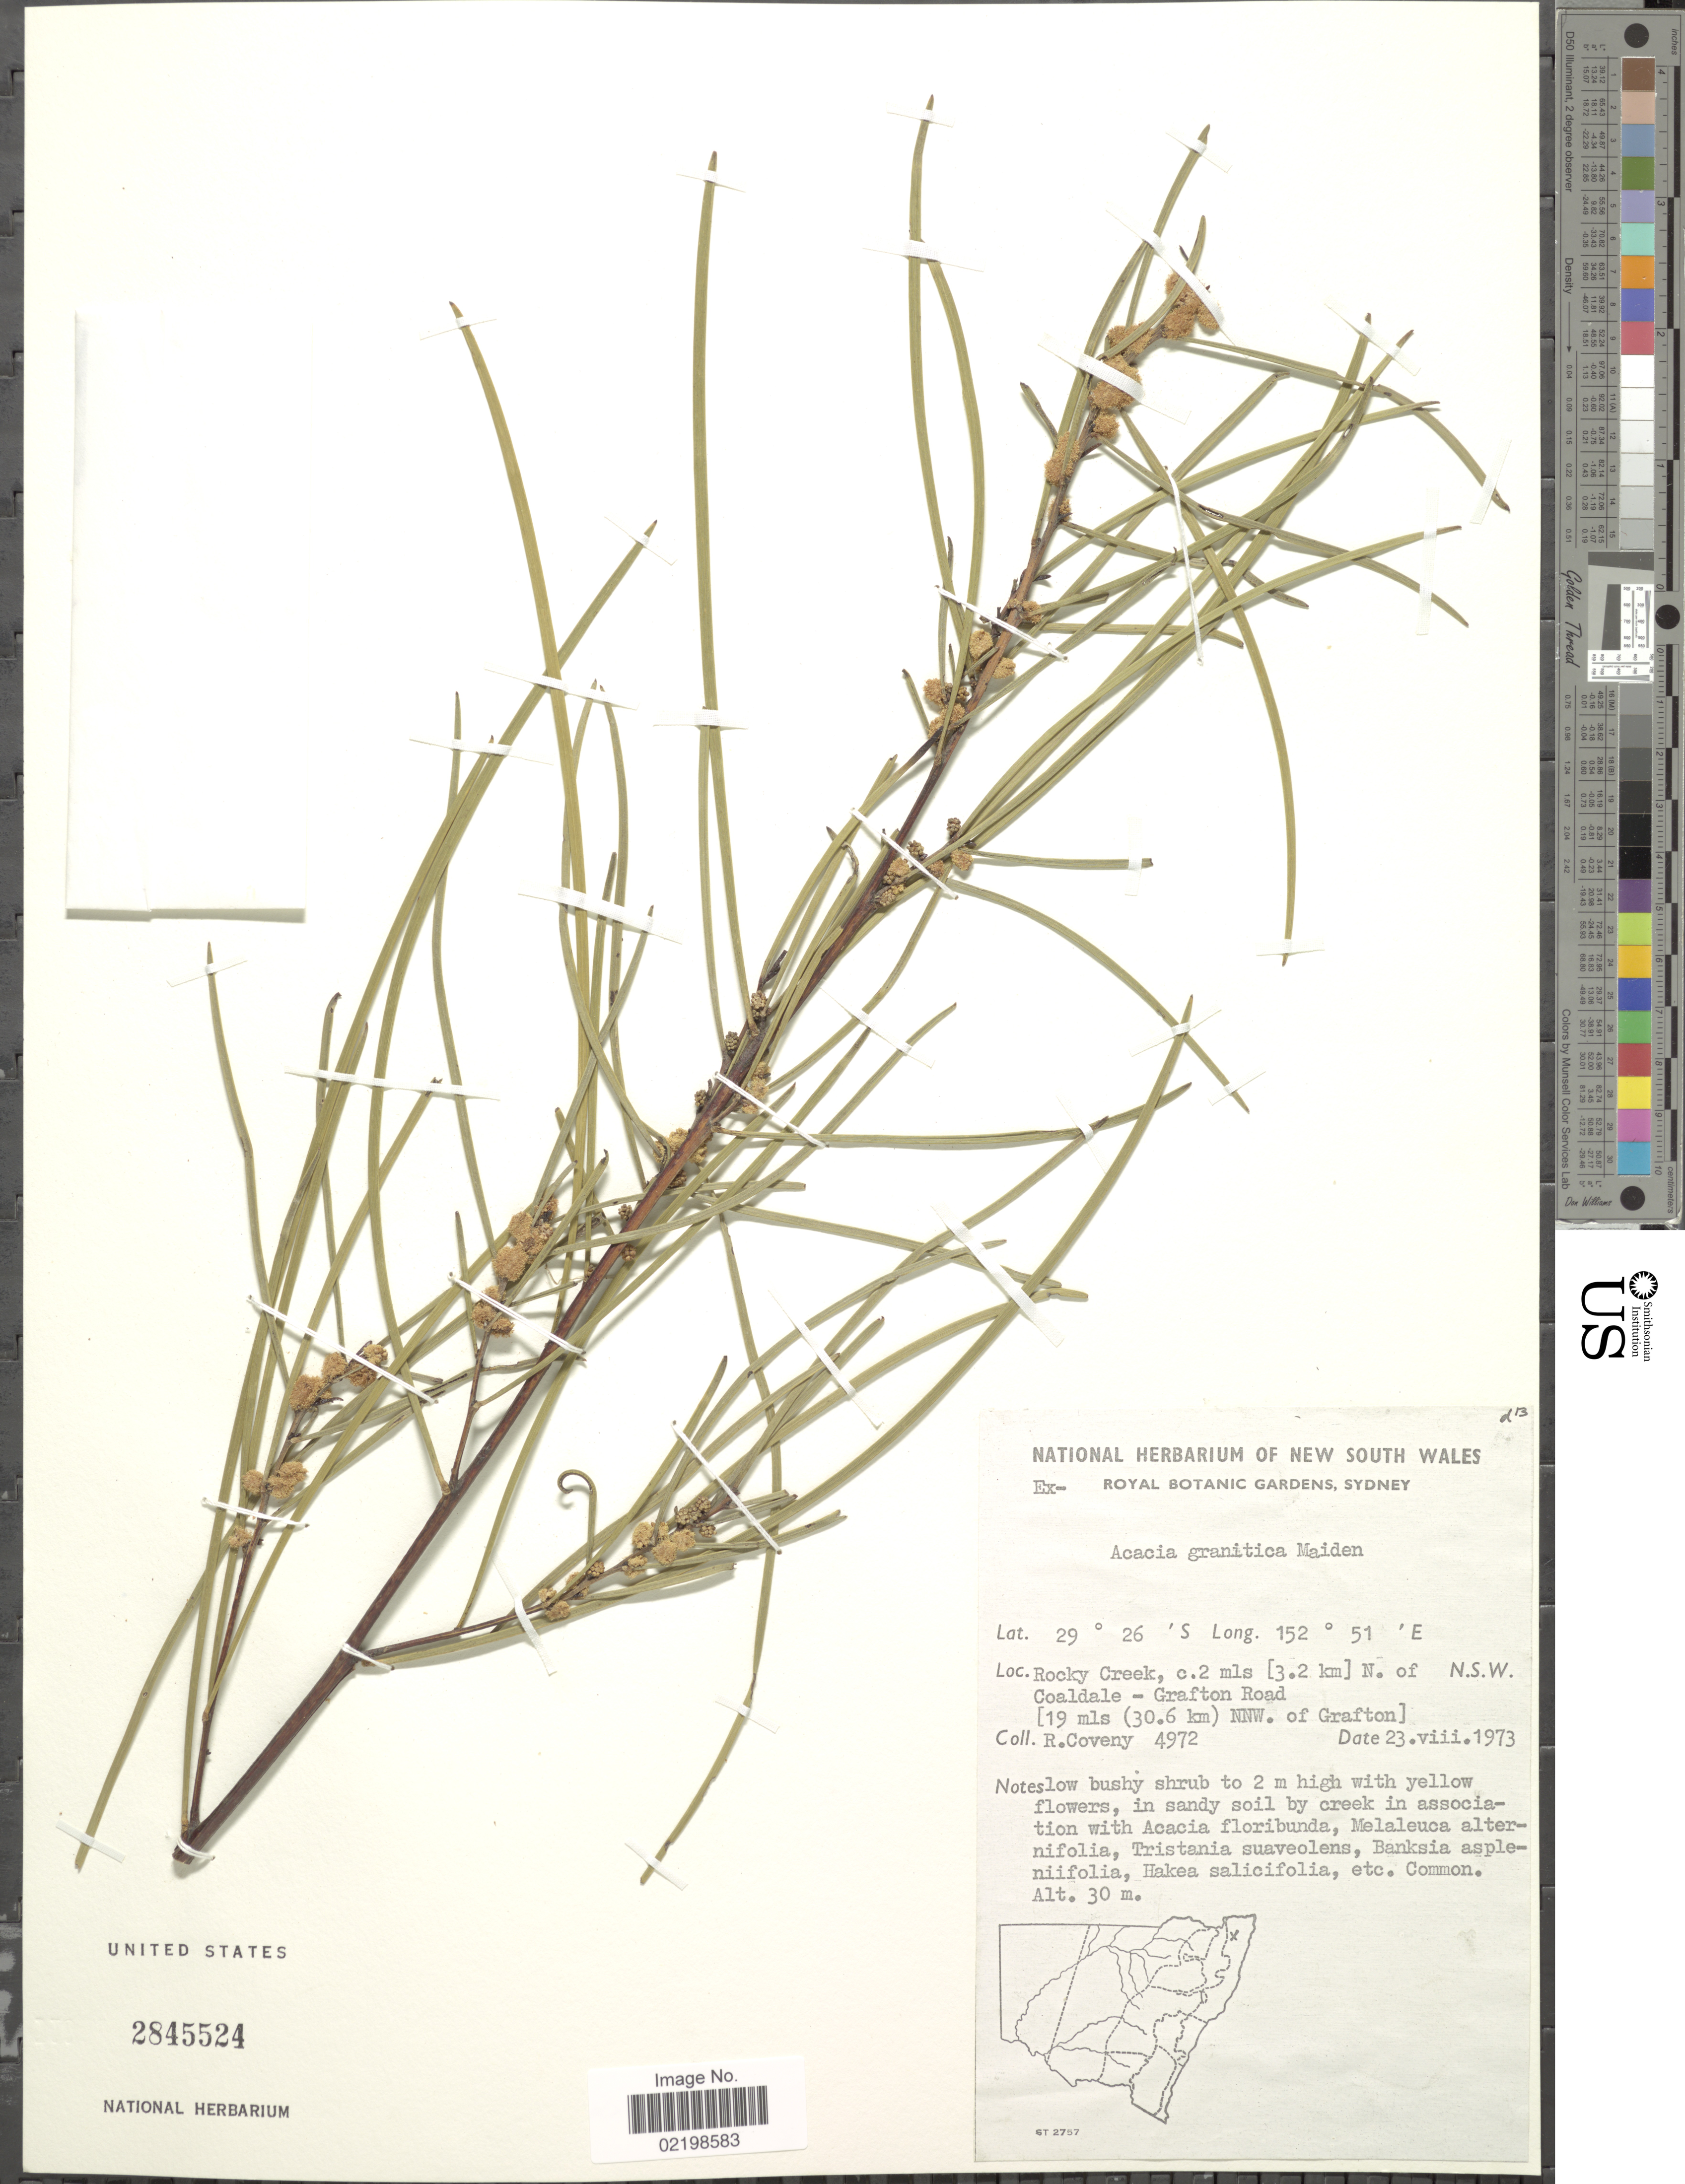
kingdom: Plantae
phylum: Tracheophyta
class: Magnoliopsida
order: Fabales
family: Fabaceae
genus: Acacia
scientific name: Acacia granitica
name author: Maiden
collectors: R. Coveny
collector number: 4972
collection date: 1973-08-23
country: Australia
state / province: New South Wales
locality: Rocky Creek, c.2 mls [3.2] N,. of Coaldale - Grafton Road [19mls (30.6 km) NNW. of Grafton].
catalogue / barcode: US 2845524